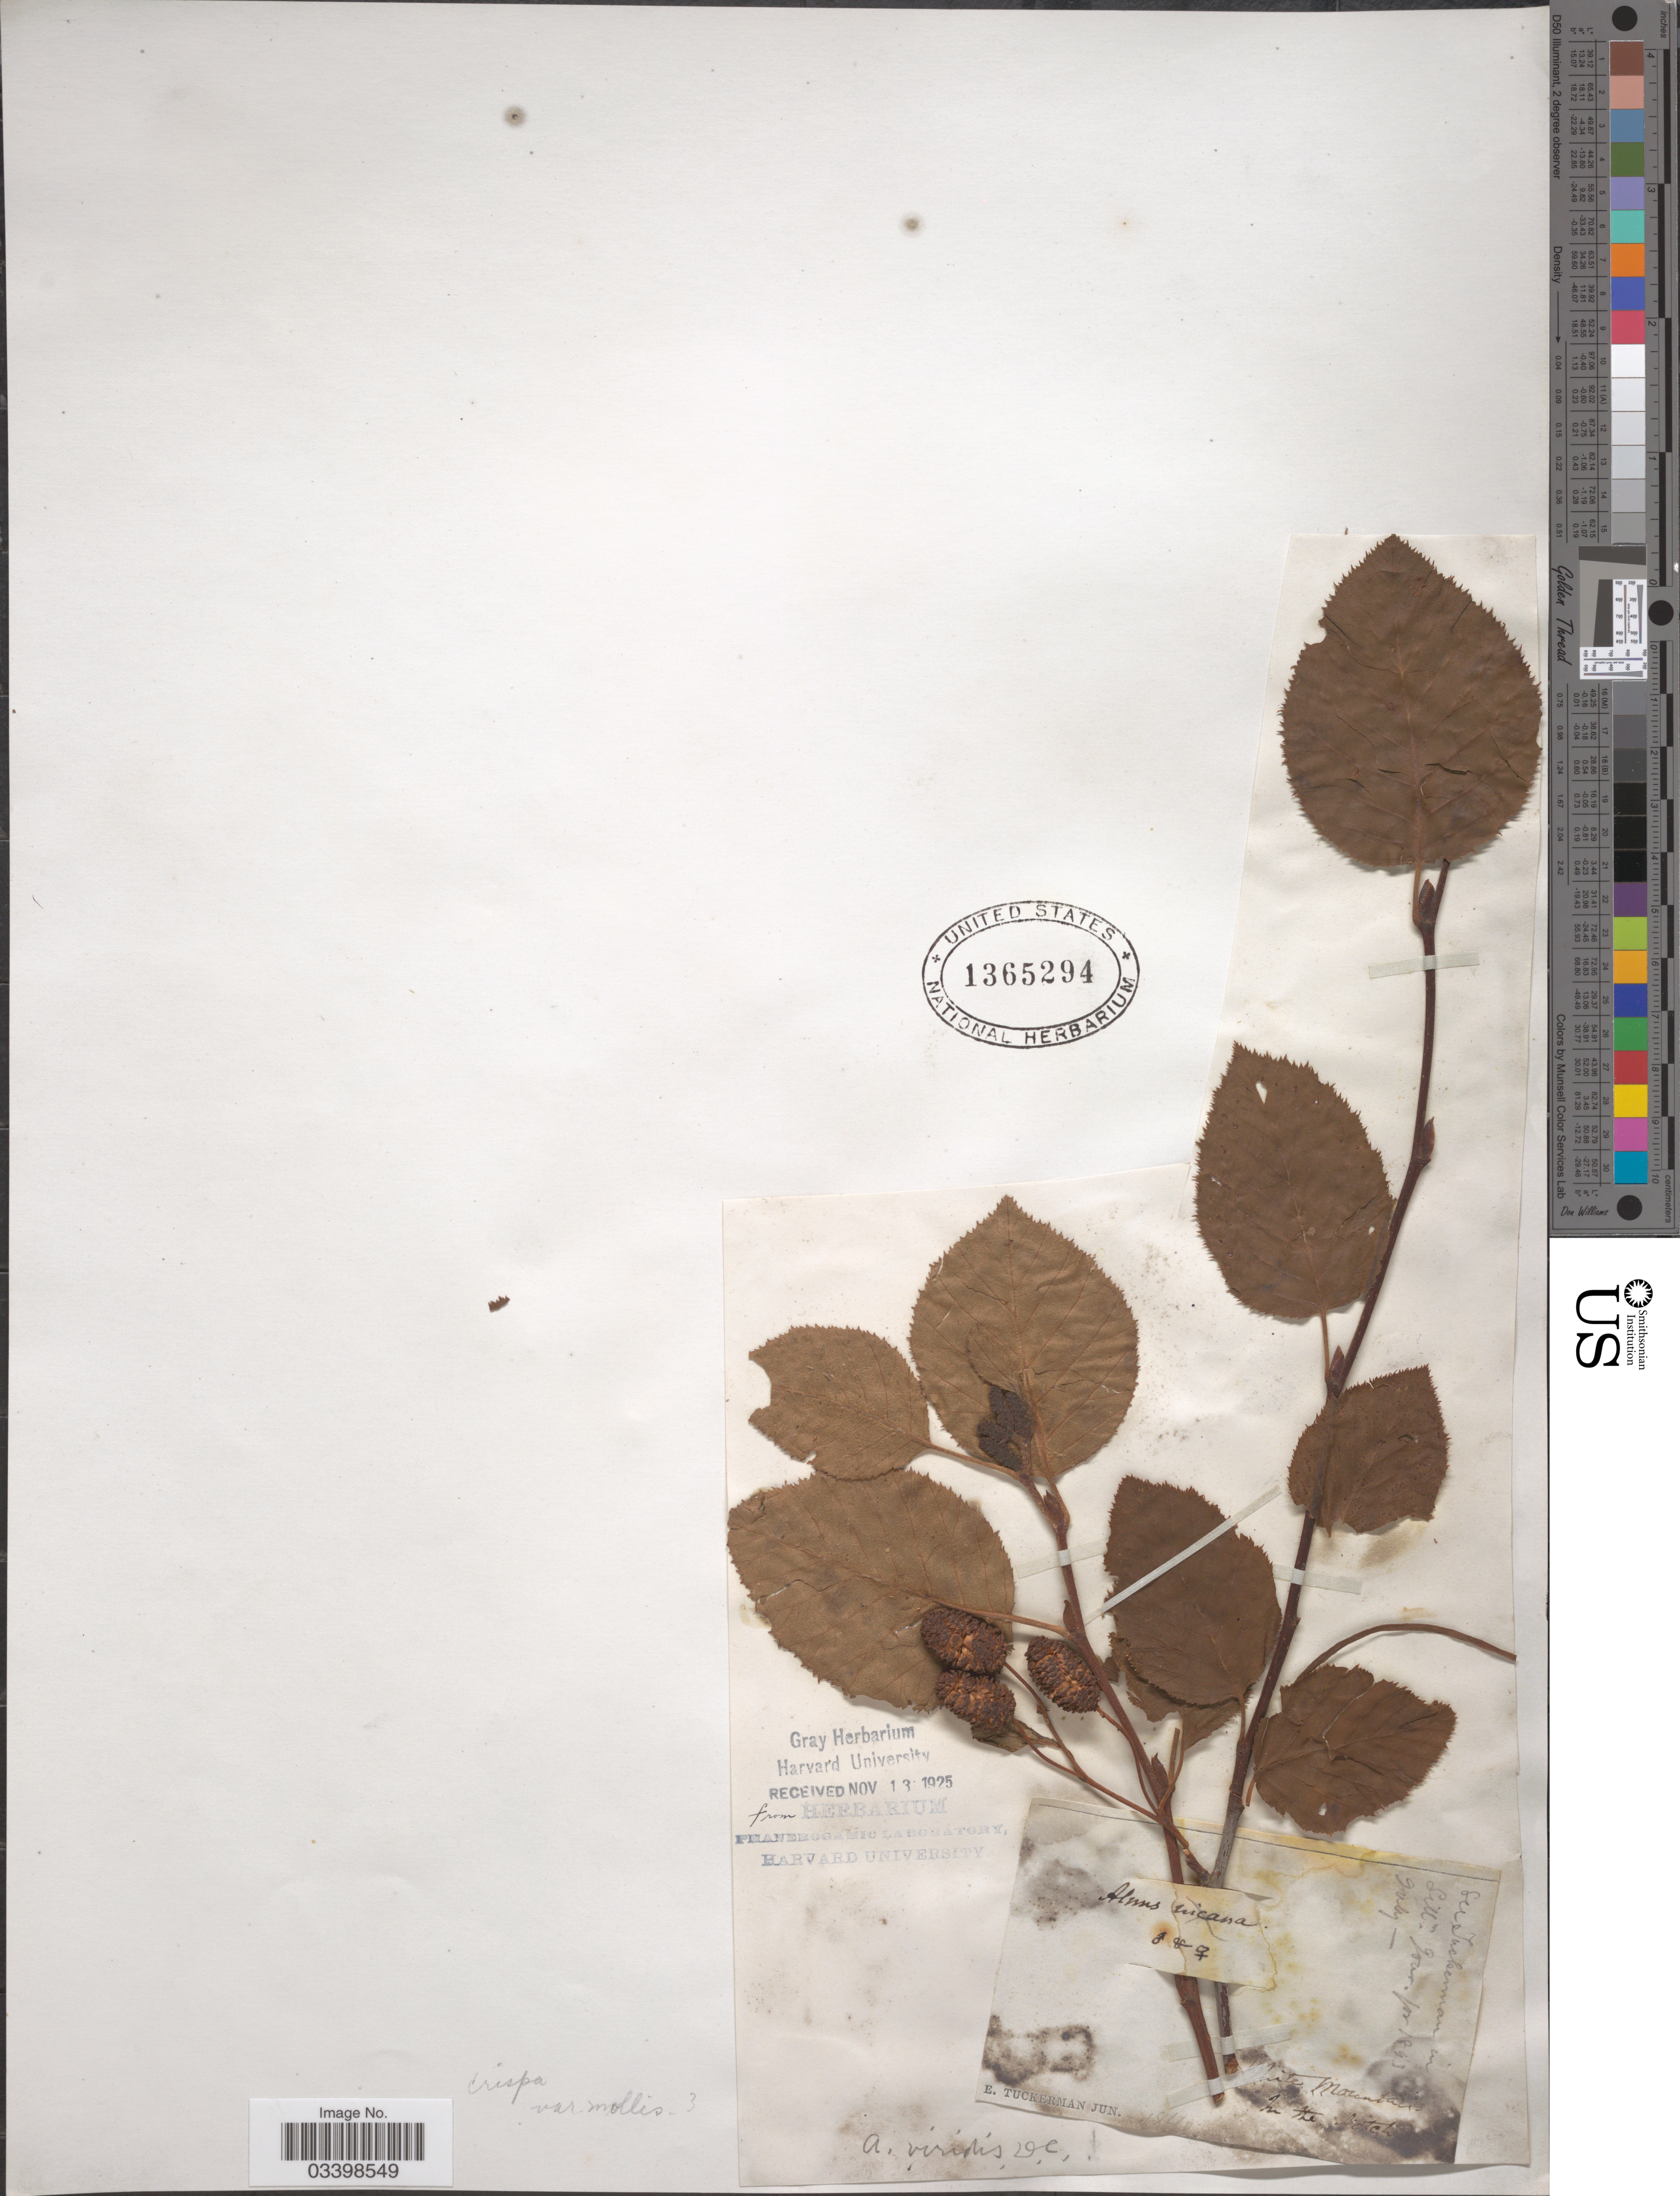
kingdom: Plantae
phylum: Tracheophyta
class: Magnoliopsida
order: Fagales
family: Betulaceae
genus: Alnus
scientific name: Alnus viridis subsp. crispa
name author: (Aiton) Turrill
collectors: E. Tuckerman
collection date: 1840-06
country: United States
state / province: New Hampshire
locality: White mountains. In the ditch.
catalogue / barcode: US 1365294